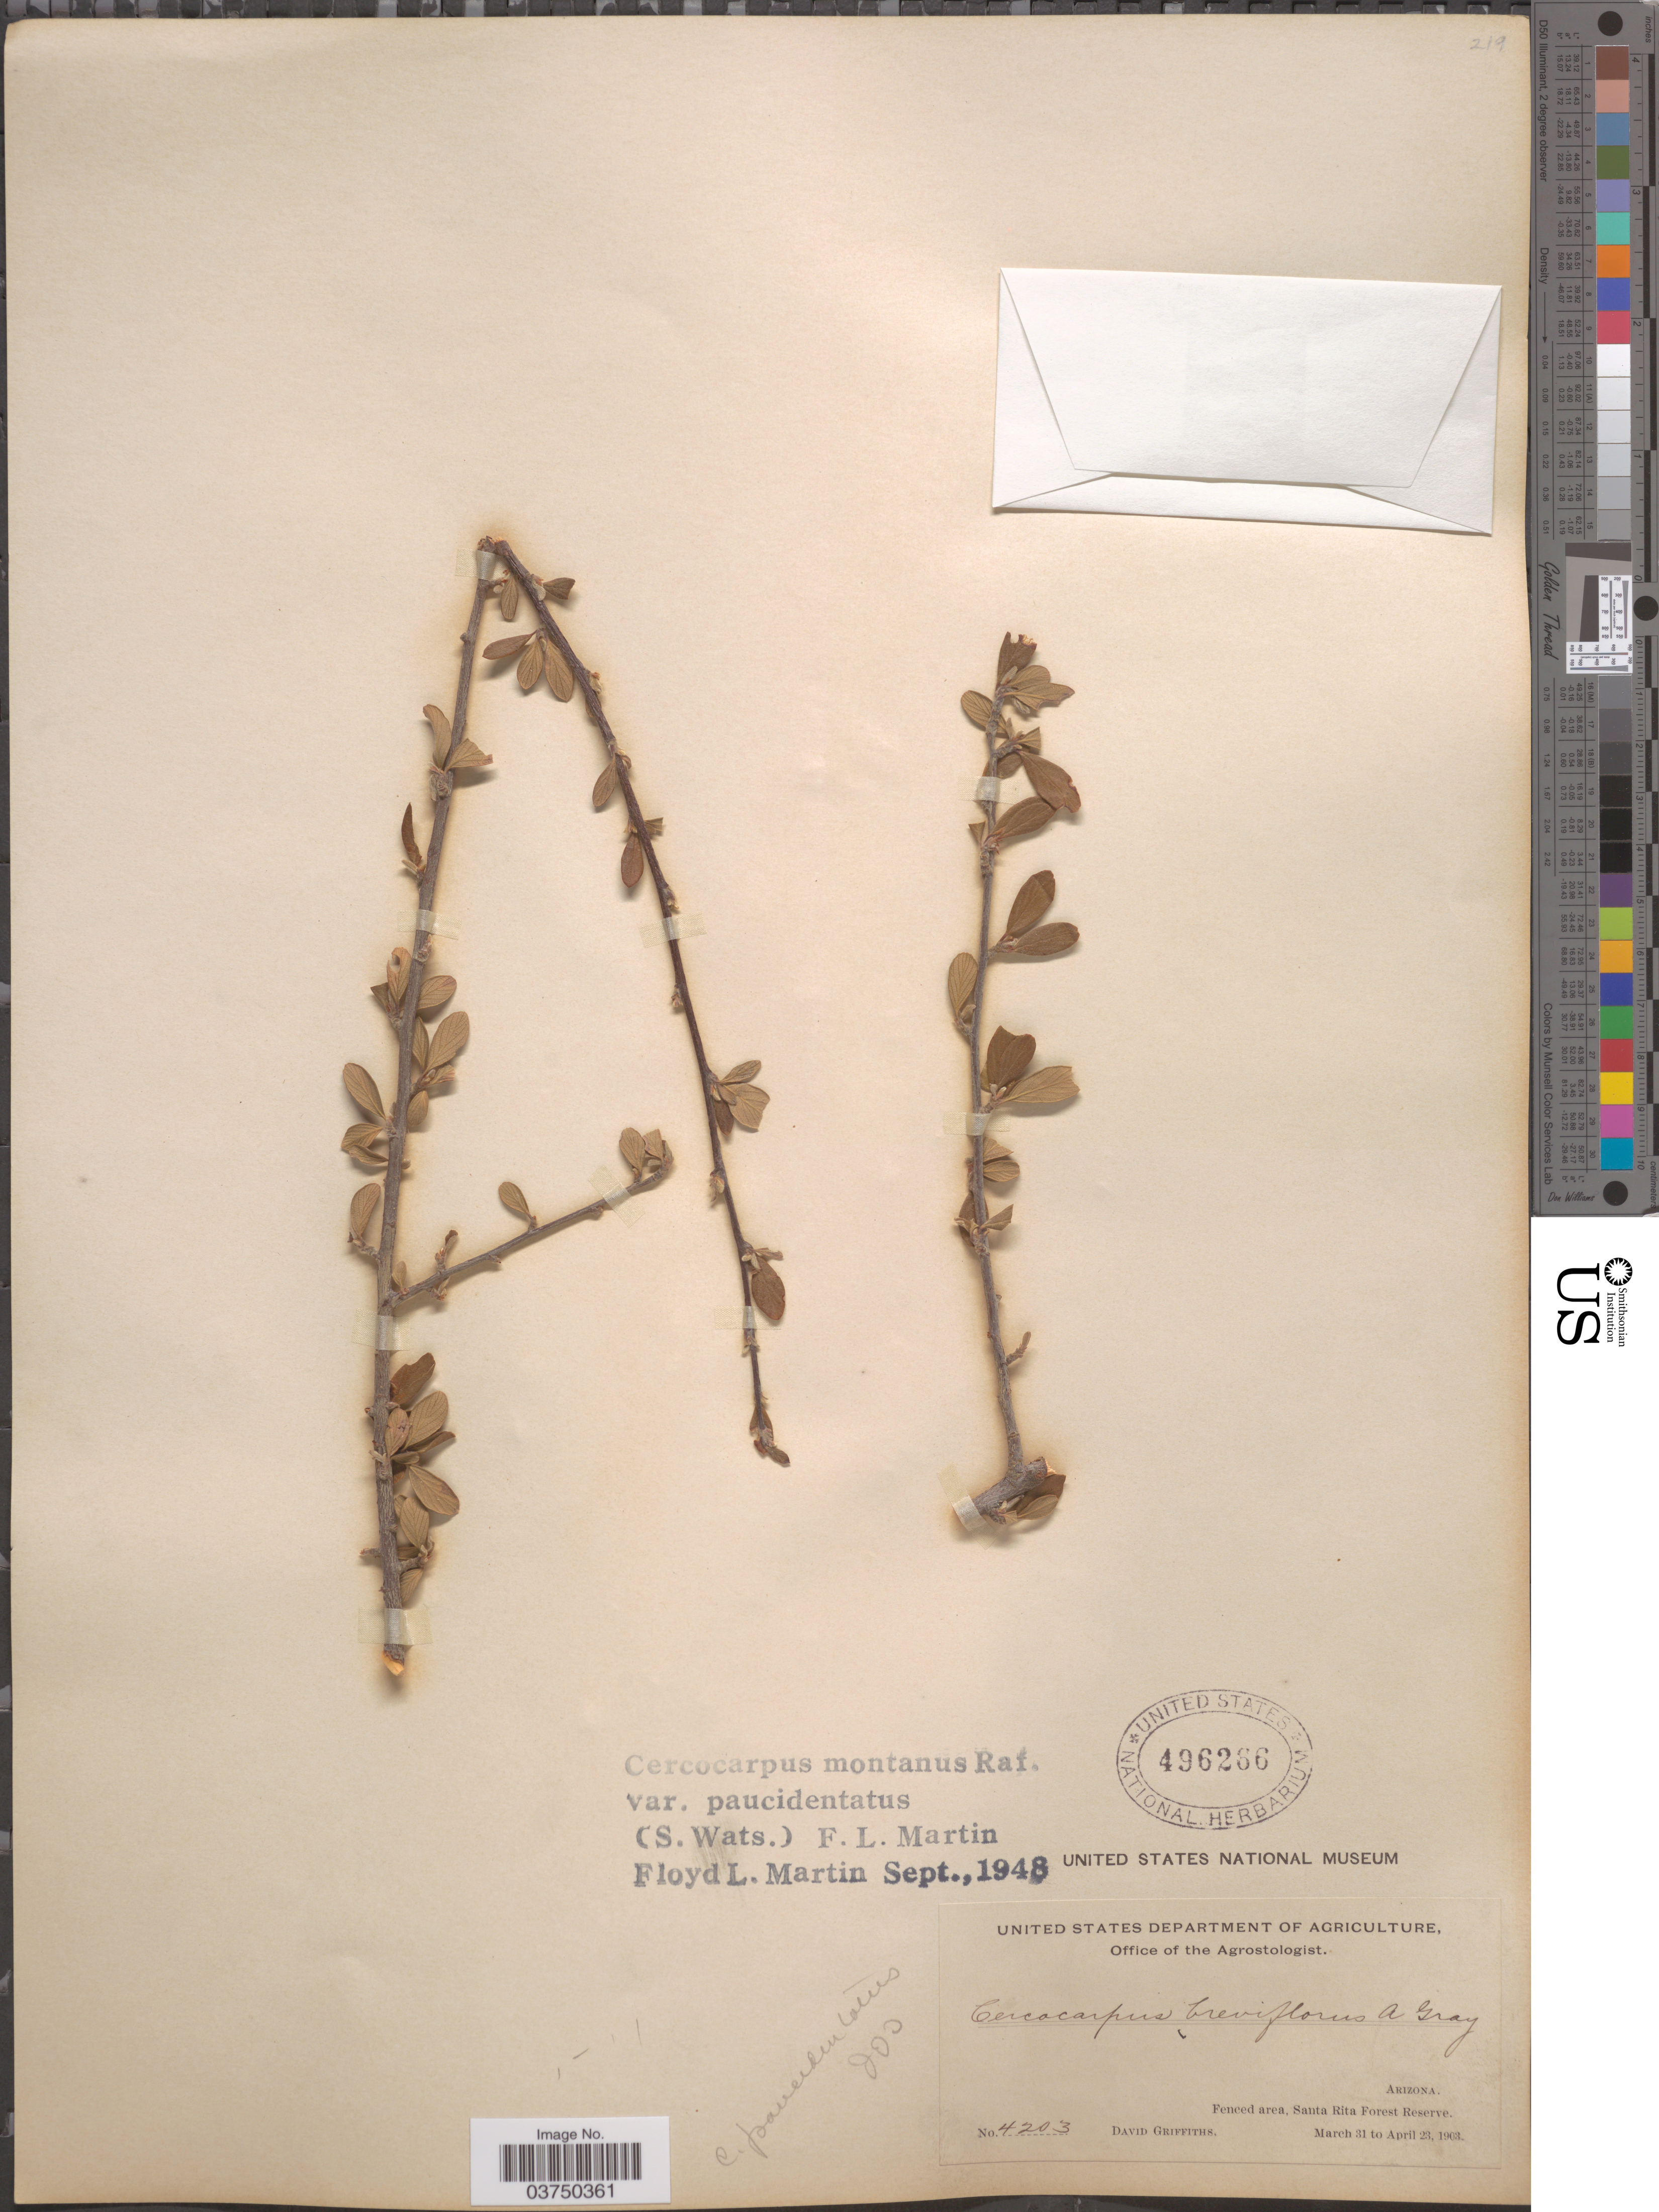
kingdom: Plantae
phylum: Tracheophyta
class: Magnoliopsida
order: Rosales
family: Rosaceae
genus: Cercocarpus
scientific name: Cercocarpus montanus var. paucidentatus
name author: (S. Watson) F.L. Martin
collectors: D. Griffiths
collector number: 4203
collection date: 1903-03-31/1903-04-23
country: United States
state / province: Arizona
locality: Fenced area, Santa Rita Forest Reserve.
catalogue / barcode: US 496266